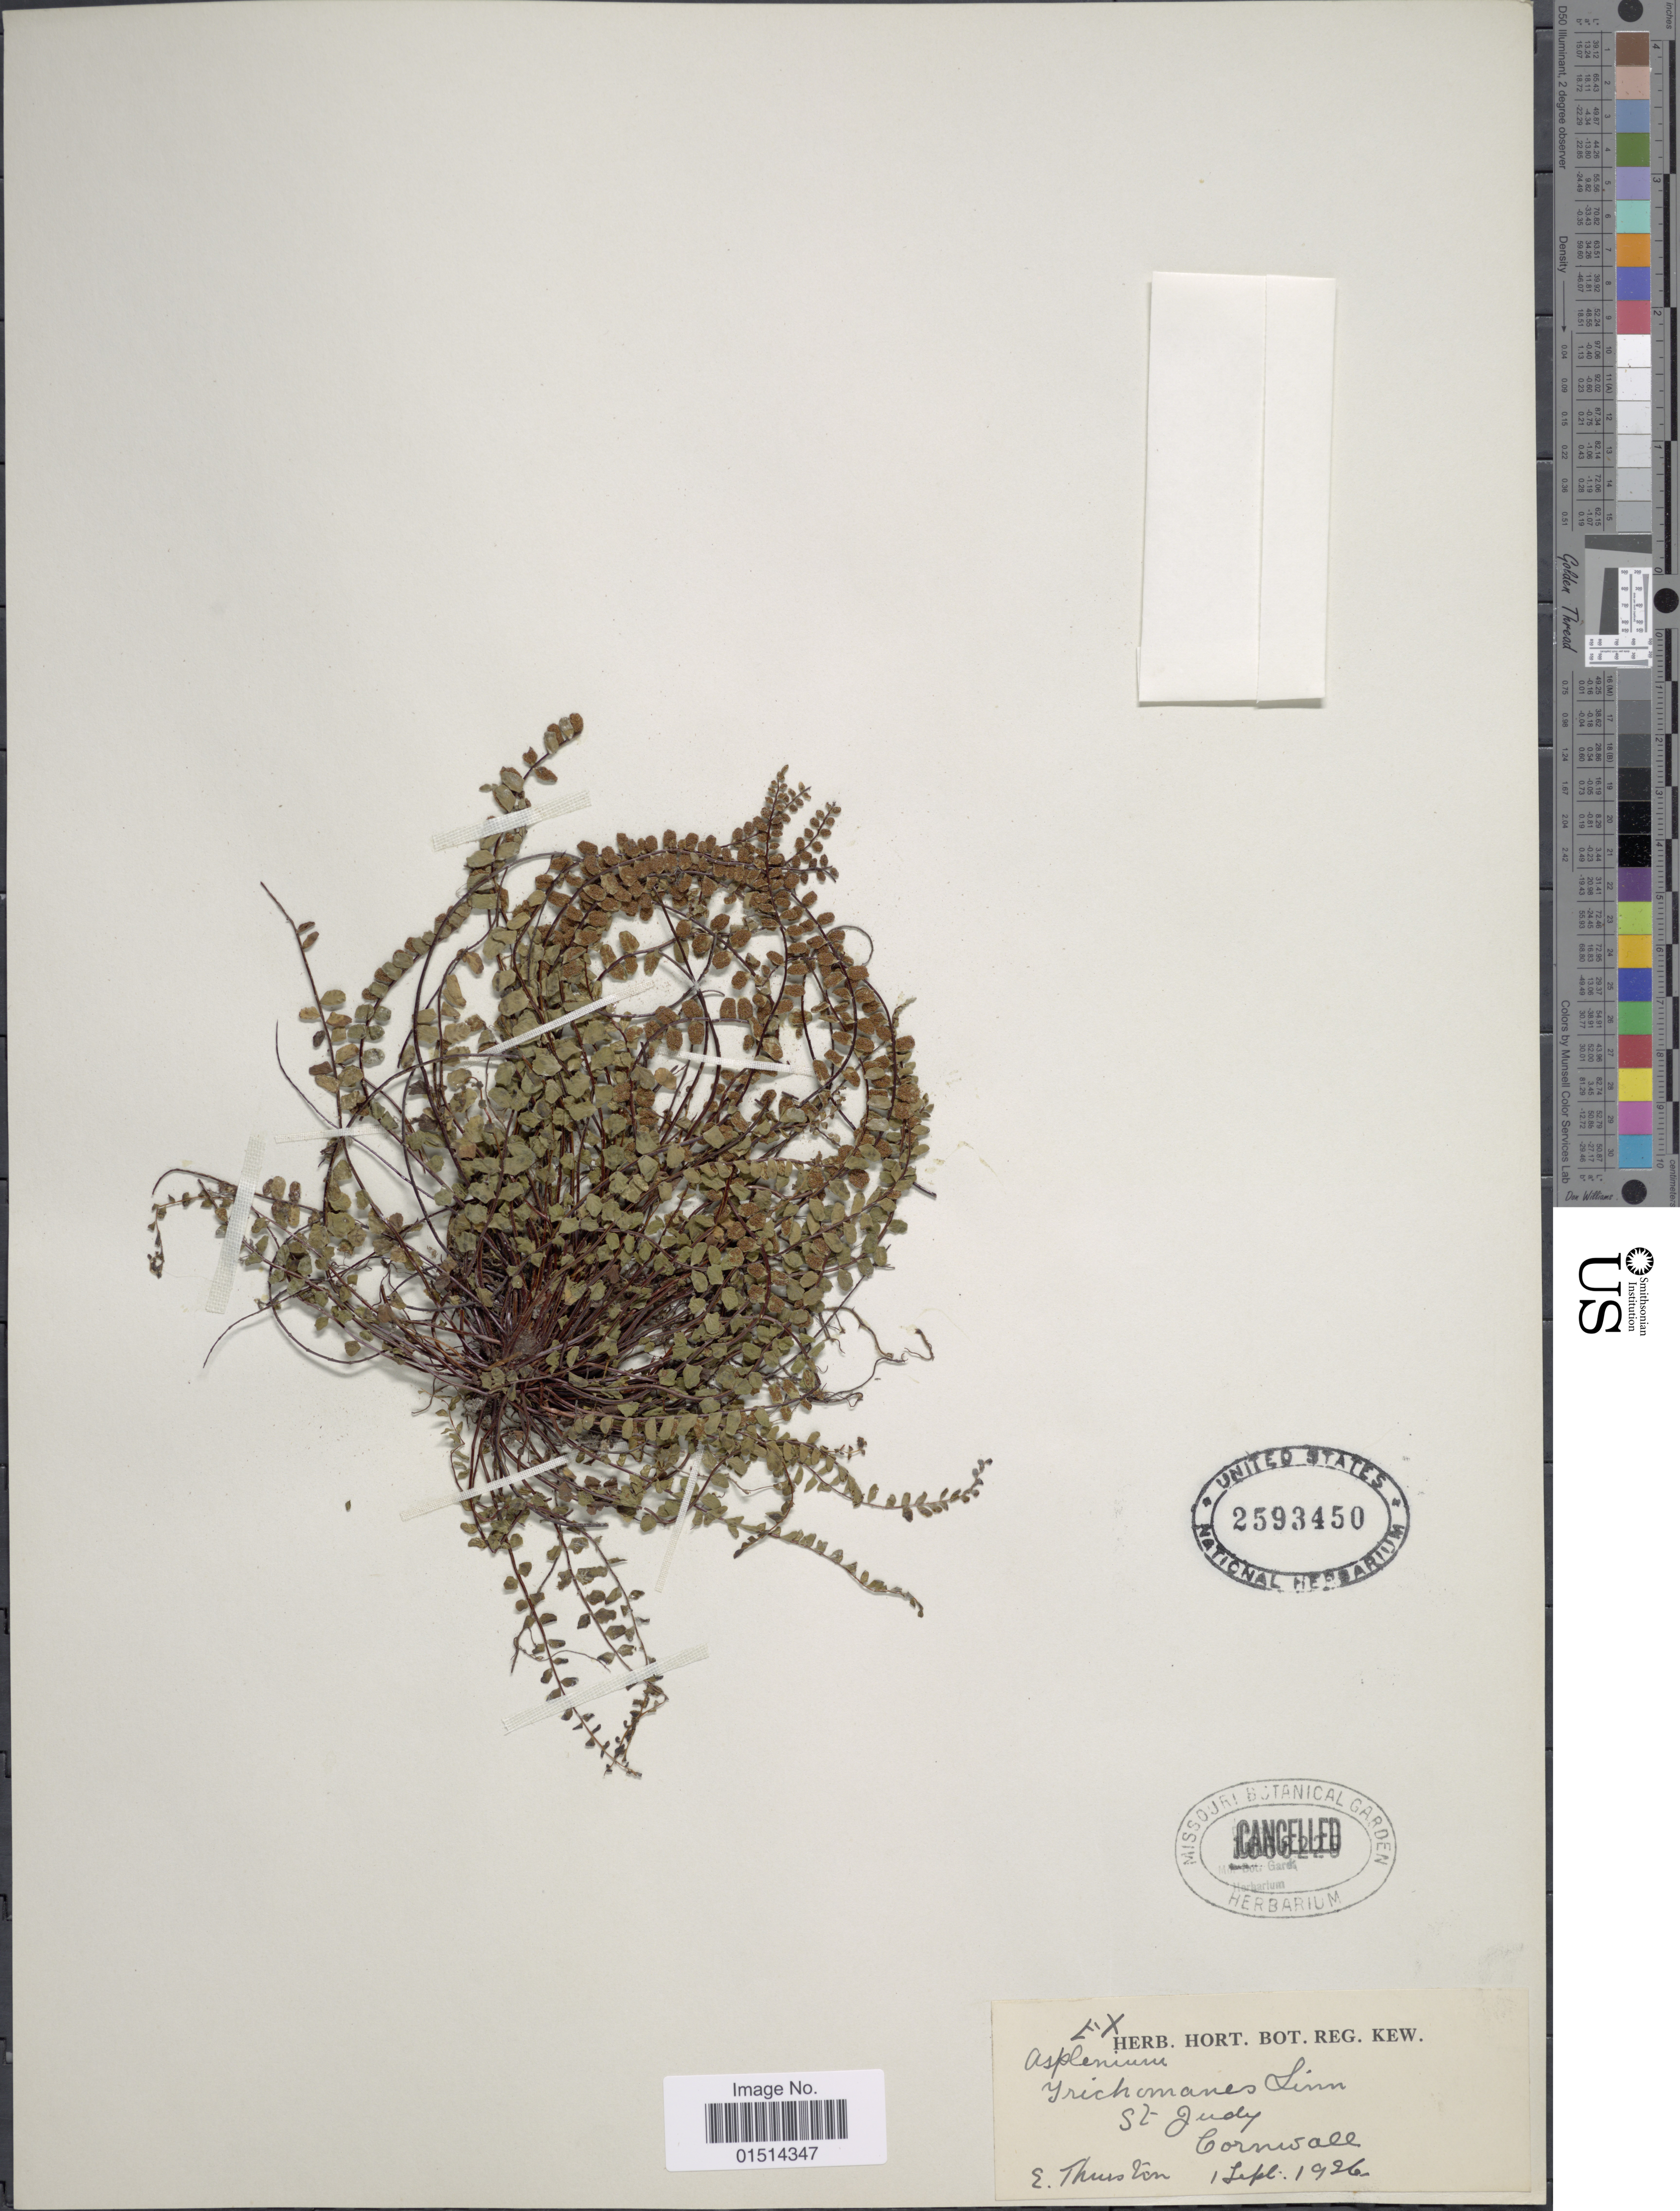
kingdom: Plantae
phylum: Tracheophyta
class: Polypodiopsida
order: Polypodiales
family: Aspleniaceae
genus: Asplenium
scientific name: Asplenium trichomanes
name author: L.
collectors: E. Thurston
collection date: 1926-09-01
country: United Kingdom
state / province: England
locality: St. Judy, Cornwall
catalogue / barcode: US 2593450